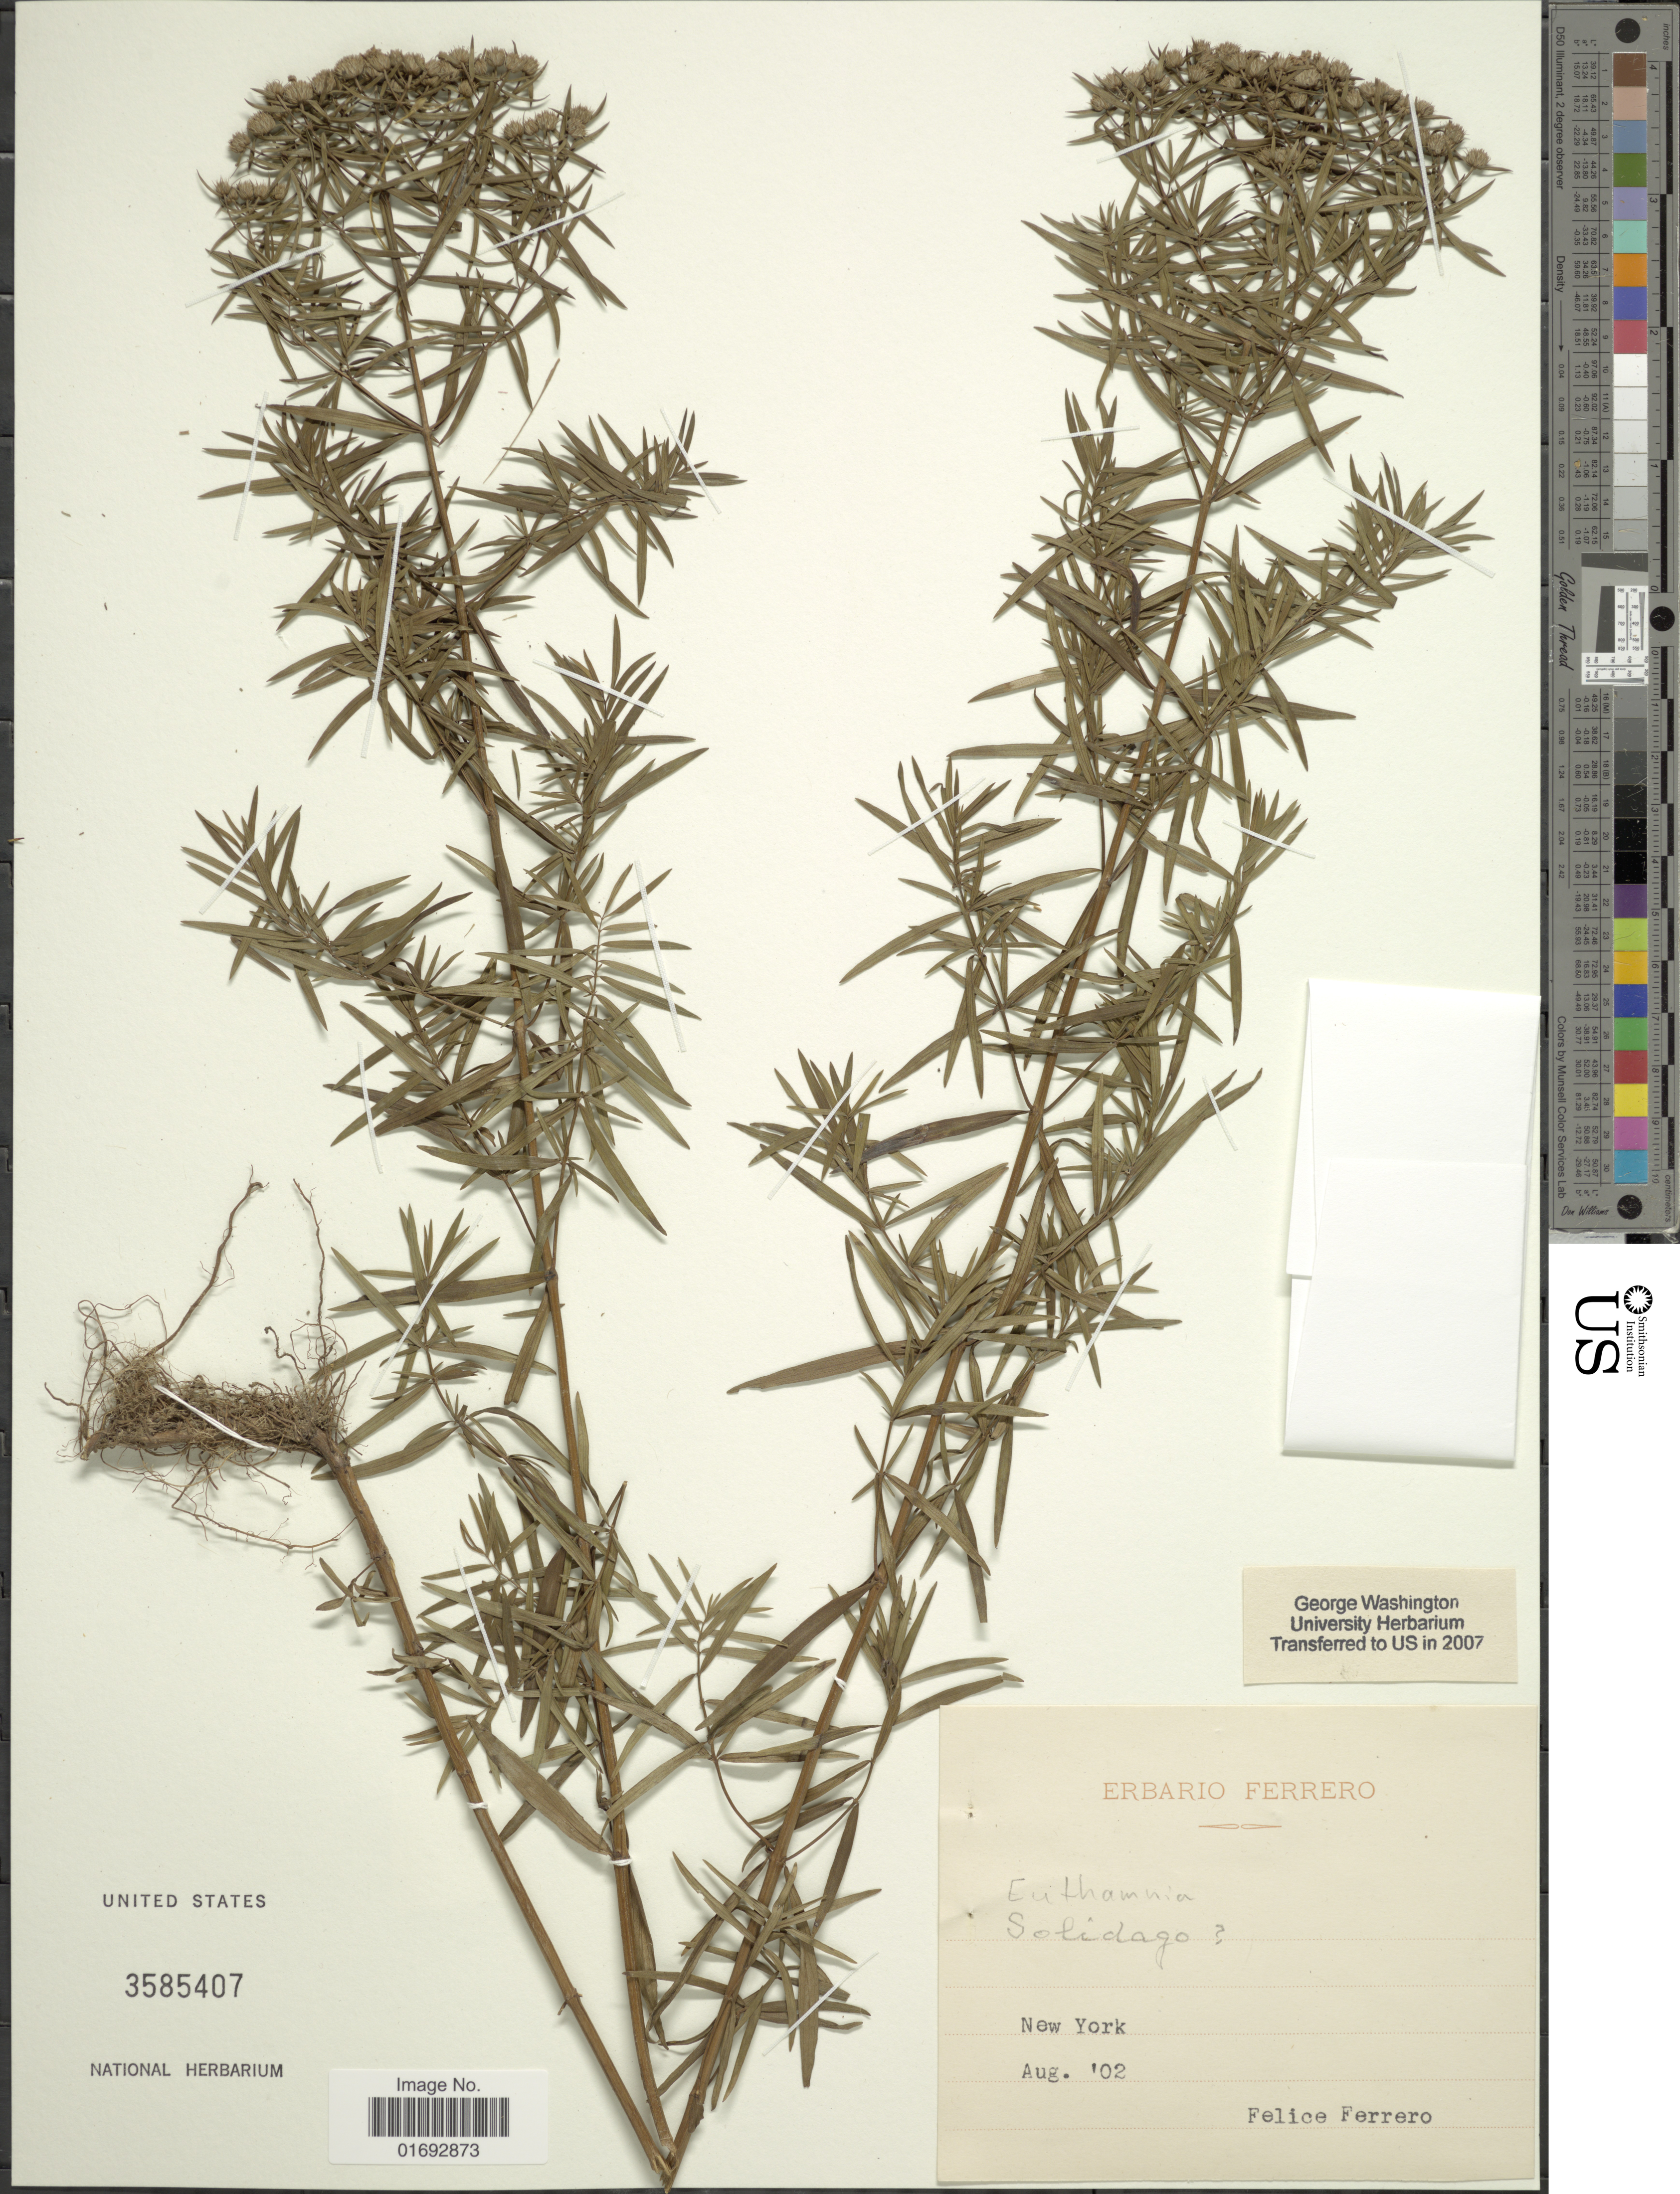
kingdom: Plantae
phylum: Tracheophyta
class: Magnoliopsida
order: Asterales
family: Asteraceae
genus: Euthamia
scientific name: Euthamia sp.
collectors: F. Ferrero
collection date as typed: Transcribed d/m/y: /8/2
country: United States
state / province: New York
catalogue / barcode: US 3585407